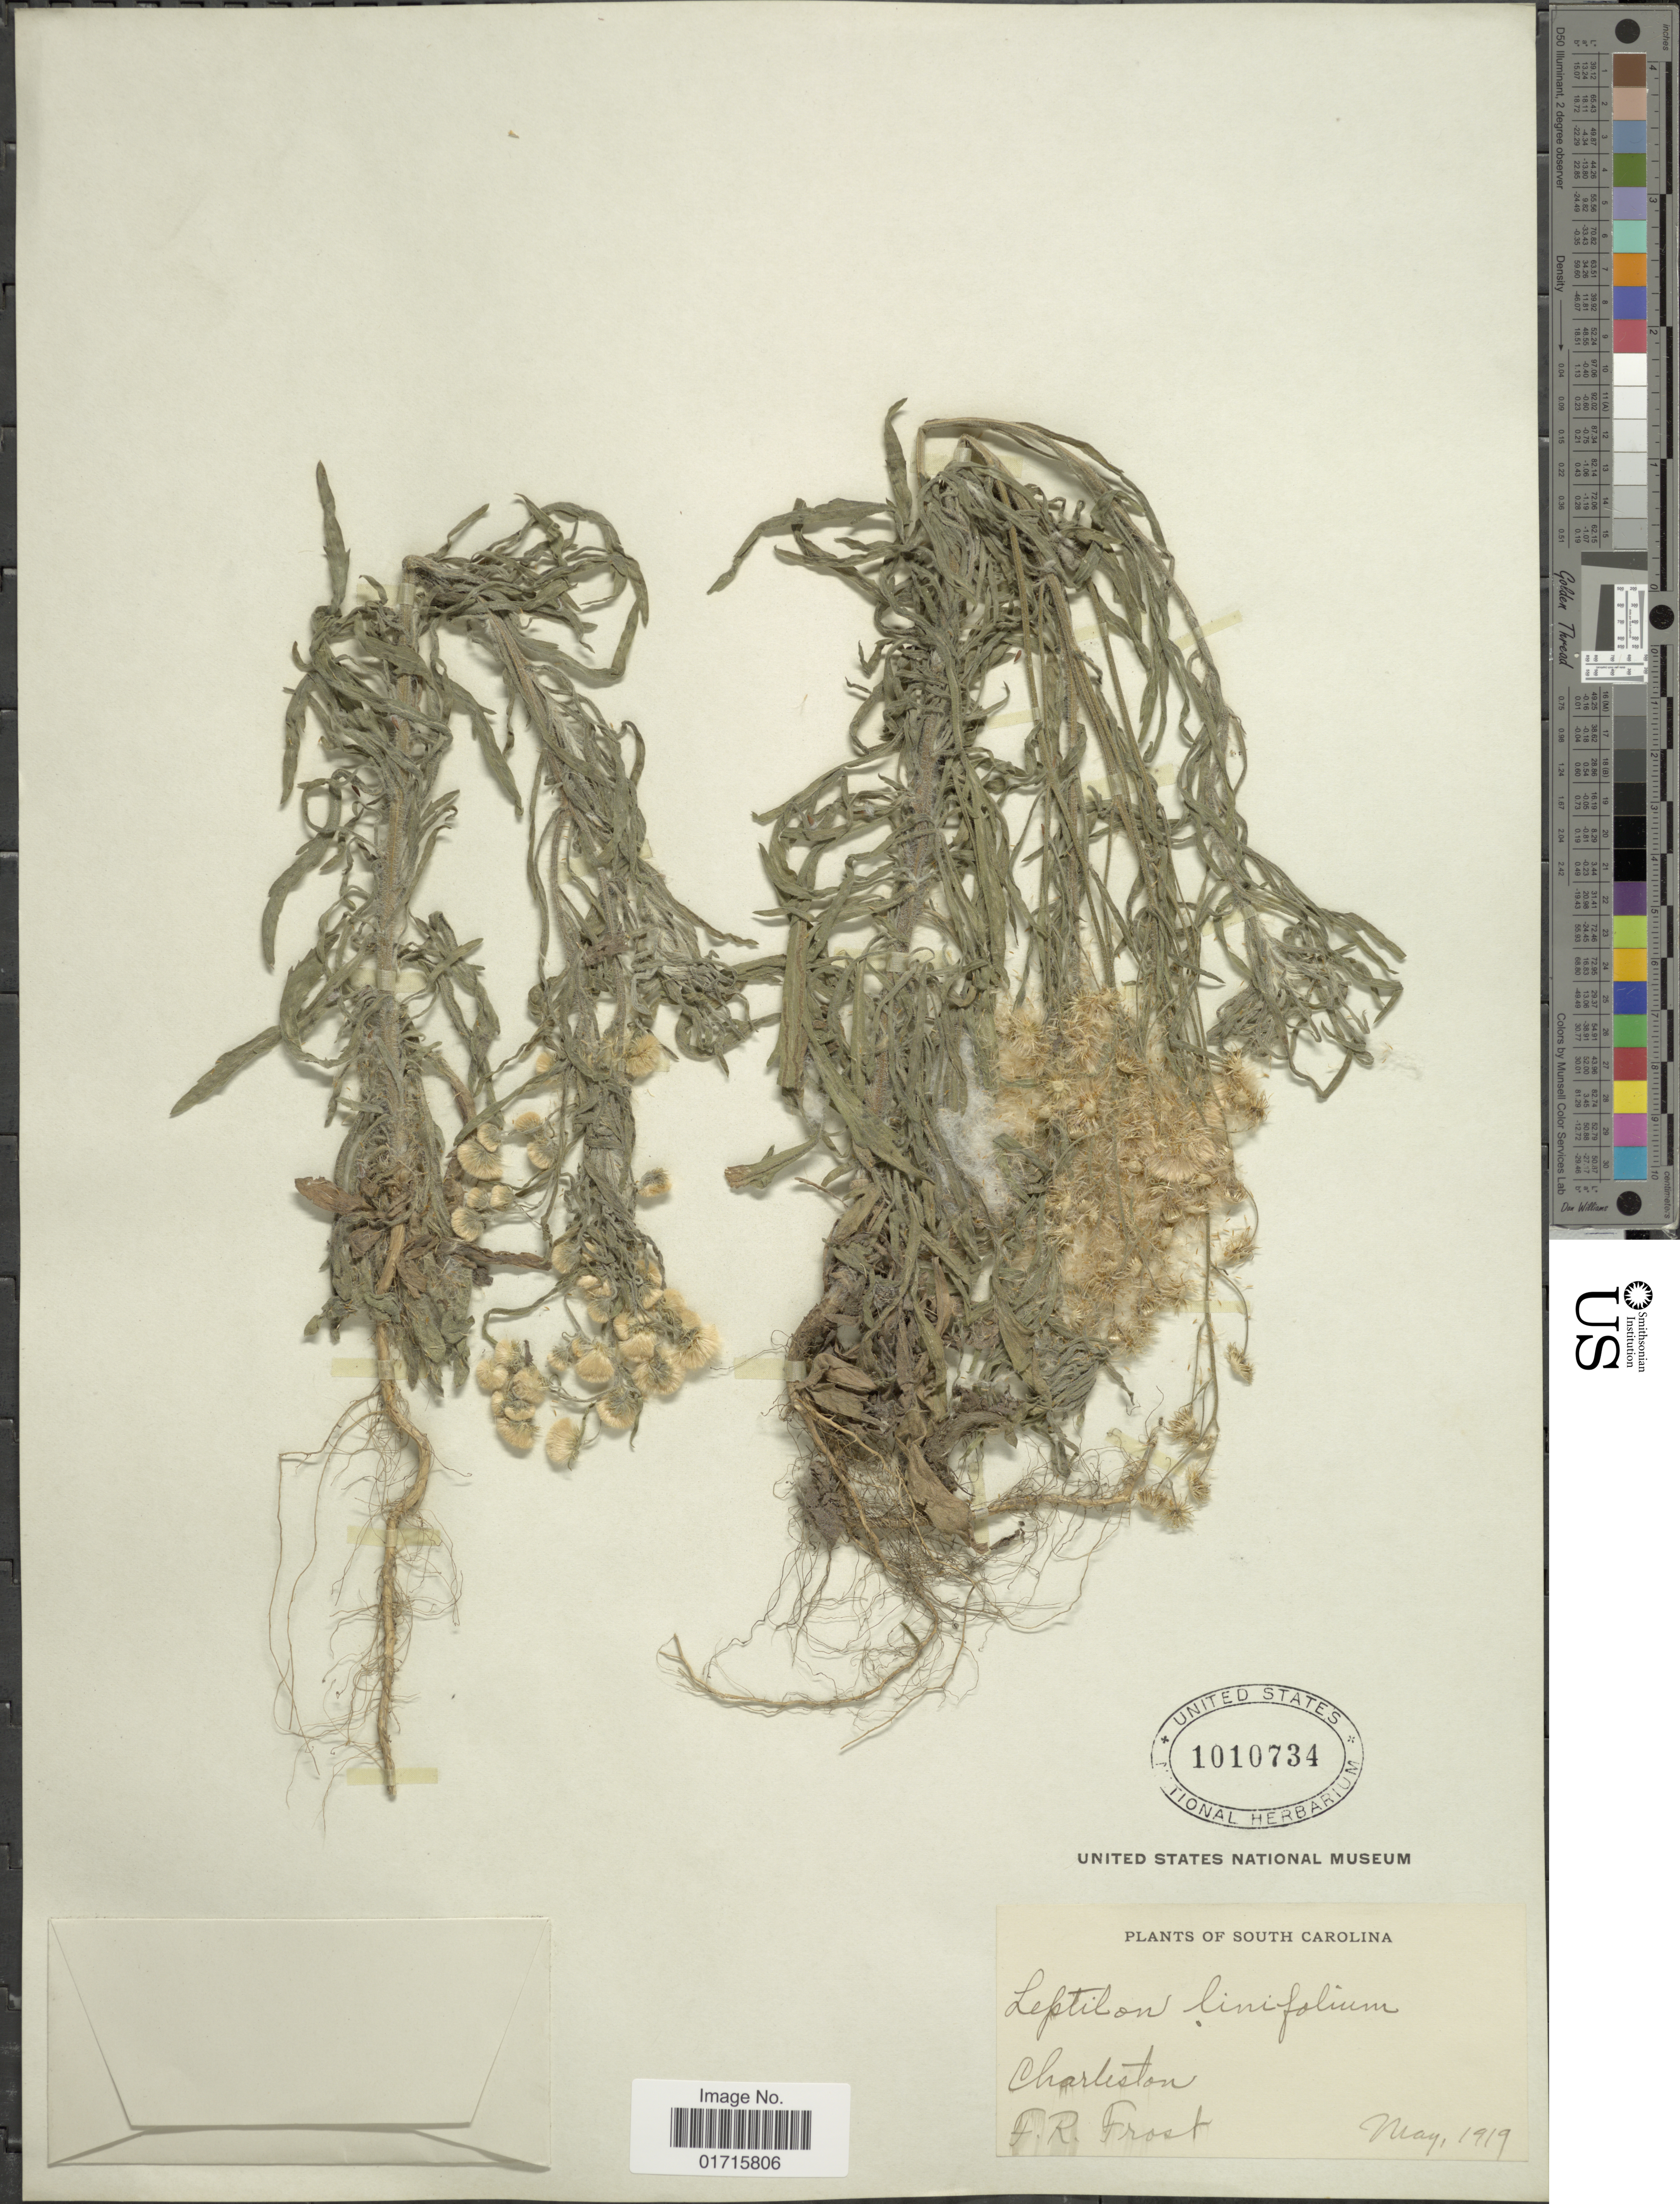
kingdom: Plantae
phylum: Tracheophyta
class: Magnoliopsida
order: Asterales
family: Asteraceae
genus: Conyza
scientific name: Conyza bonariensis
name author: (L.) Cronq.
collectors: F. Frost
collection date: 1919-05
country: United States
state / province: South Carolina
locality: Charleston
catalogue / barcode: US 1010734